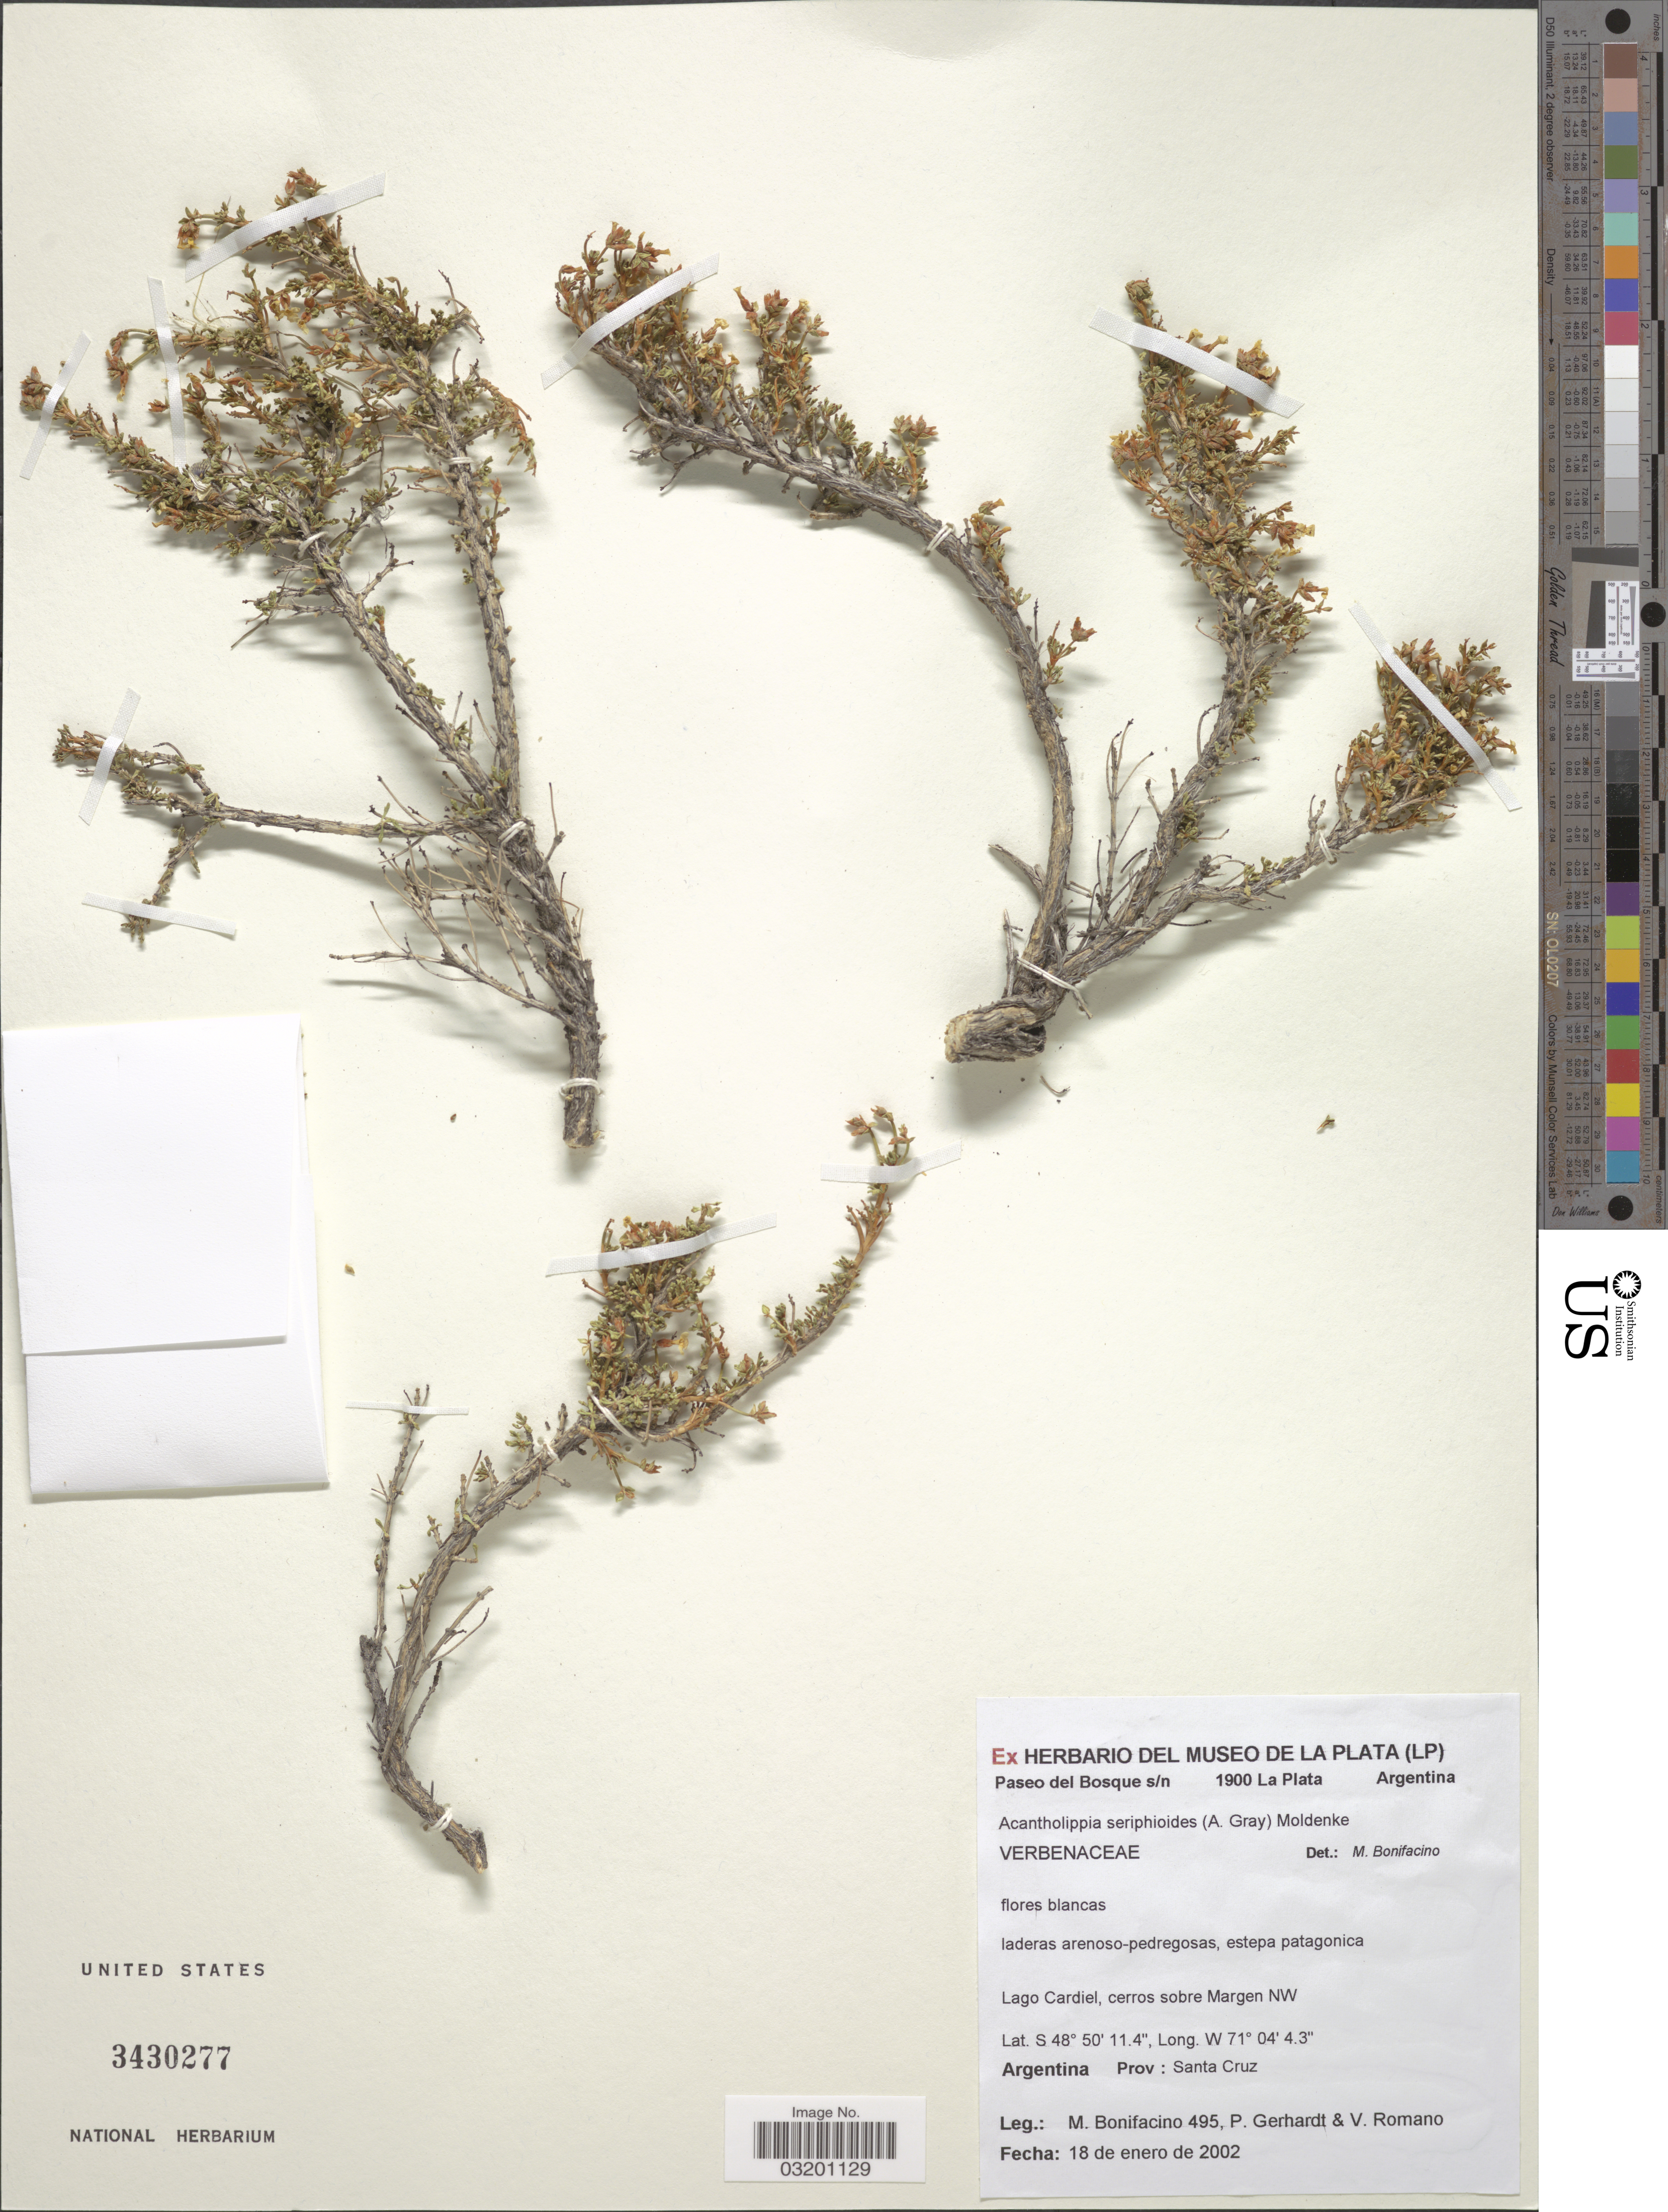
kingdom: Plantae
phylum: Tracheophyta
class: Magnoliopsida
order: Lamiales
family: Verbenaceae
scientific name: Acantholippa seriphioides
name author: (A. Gray) Moldenke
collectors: M. Bonifacino, P. Gerhardt & V. Romano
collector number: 0495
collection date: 2002-01-18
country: Argentina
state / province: Santa Cruz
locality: Lago Cardiel, cerros sobre Margen NW.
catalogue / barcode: US 3430277